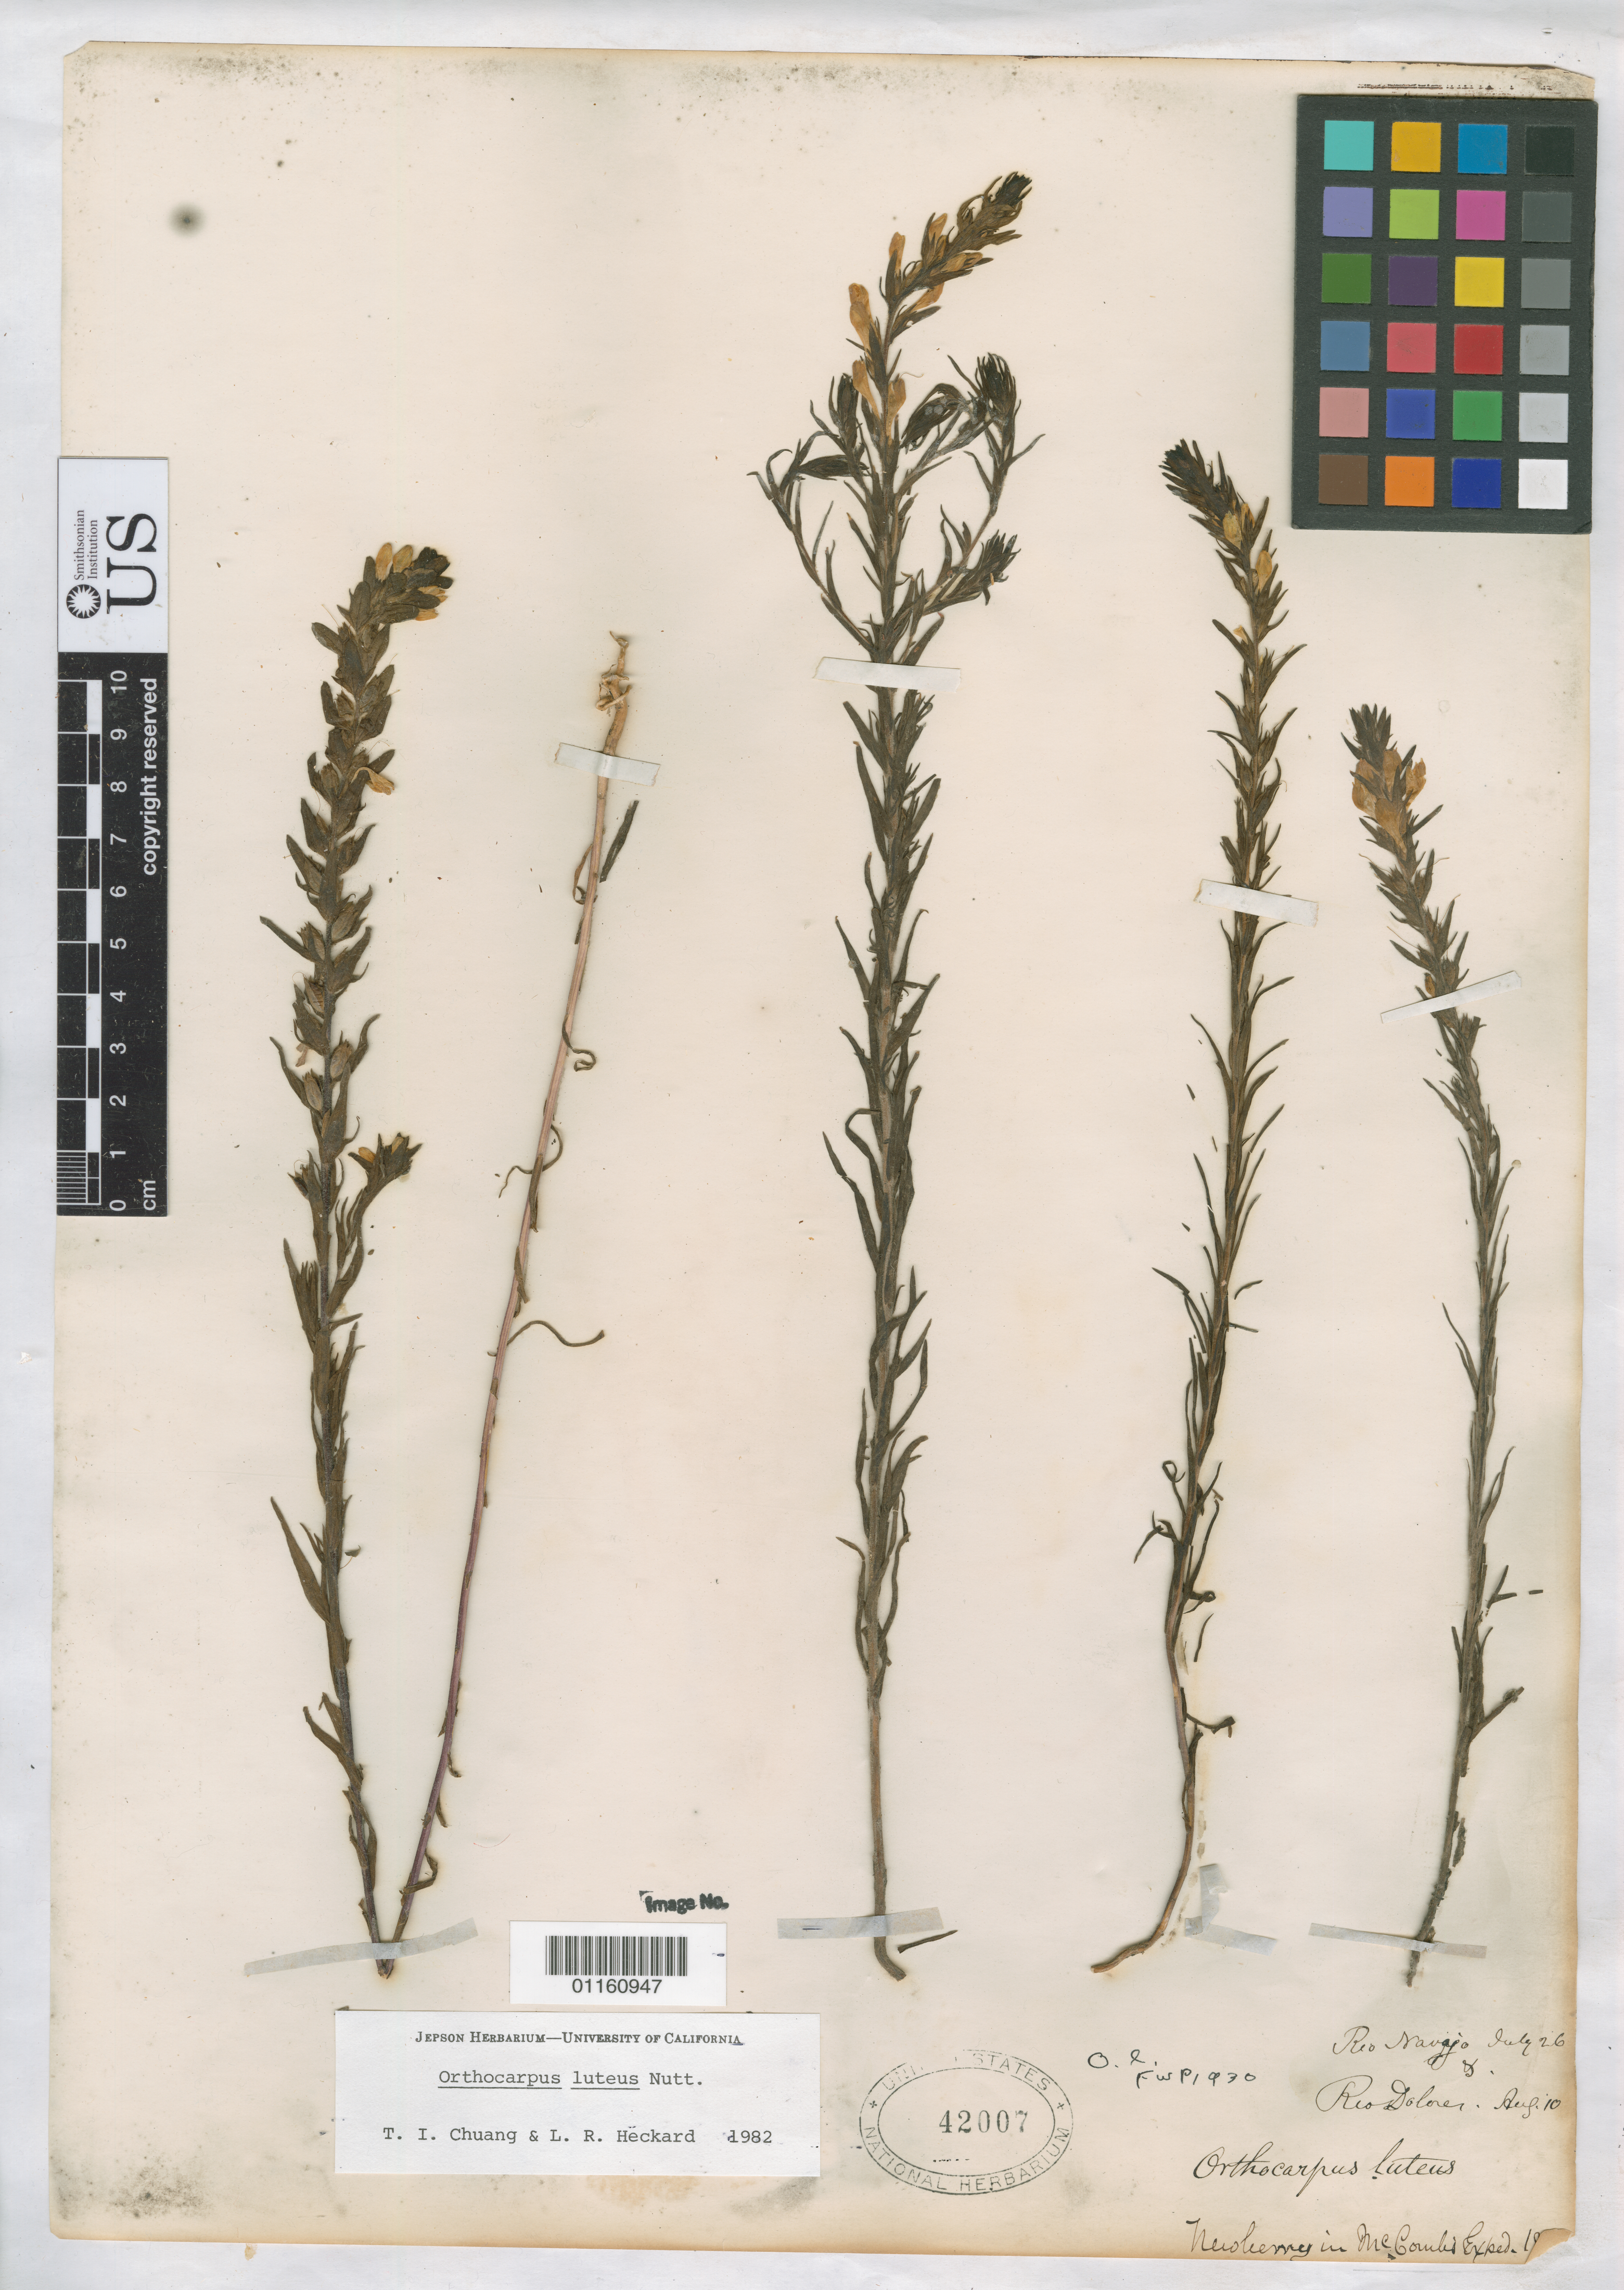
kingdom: Plantae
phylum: Tracheophyta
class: Magnoliopsida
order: Lamiales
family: Orobanchaceae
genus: Orthocarpus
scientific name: Orthocarpus luteus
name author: Nutt.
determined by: Chuang, T. I.; Heckard, Lawrence R.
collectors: Newberry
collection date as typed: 26 Jul 1859 to 10 Aug 1859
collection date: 1859-07-26/1859-08-10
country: United States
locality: Rio Navajo and Rio Dolores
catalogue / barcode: US 42007